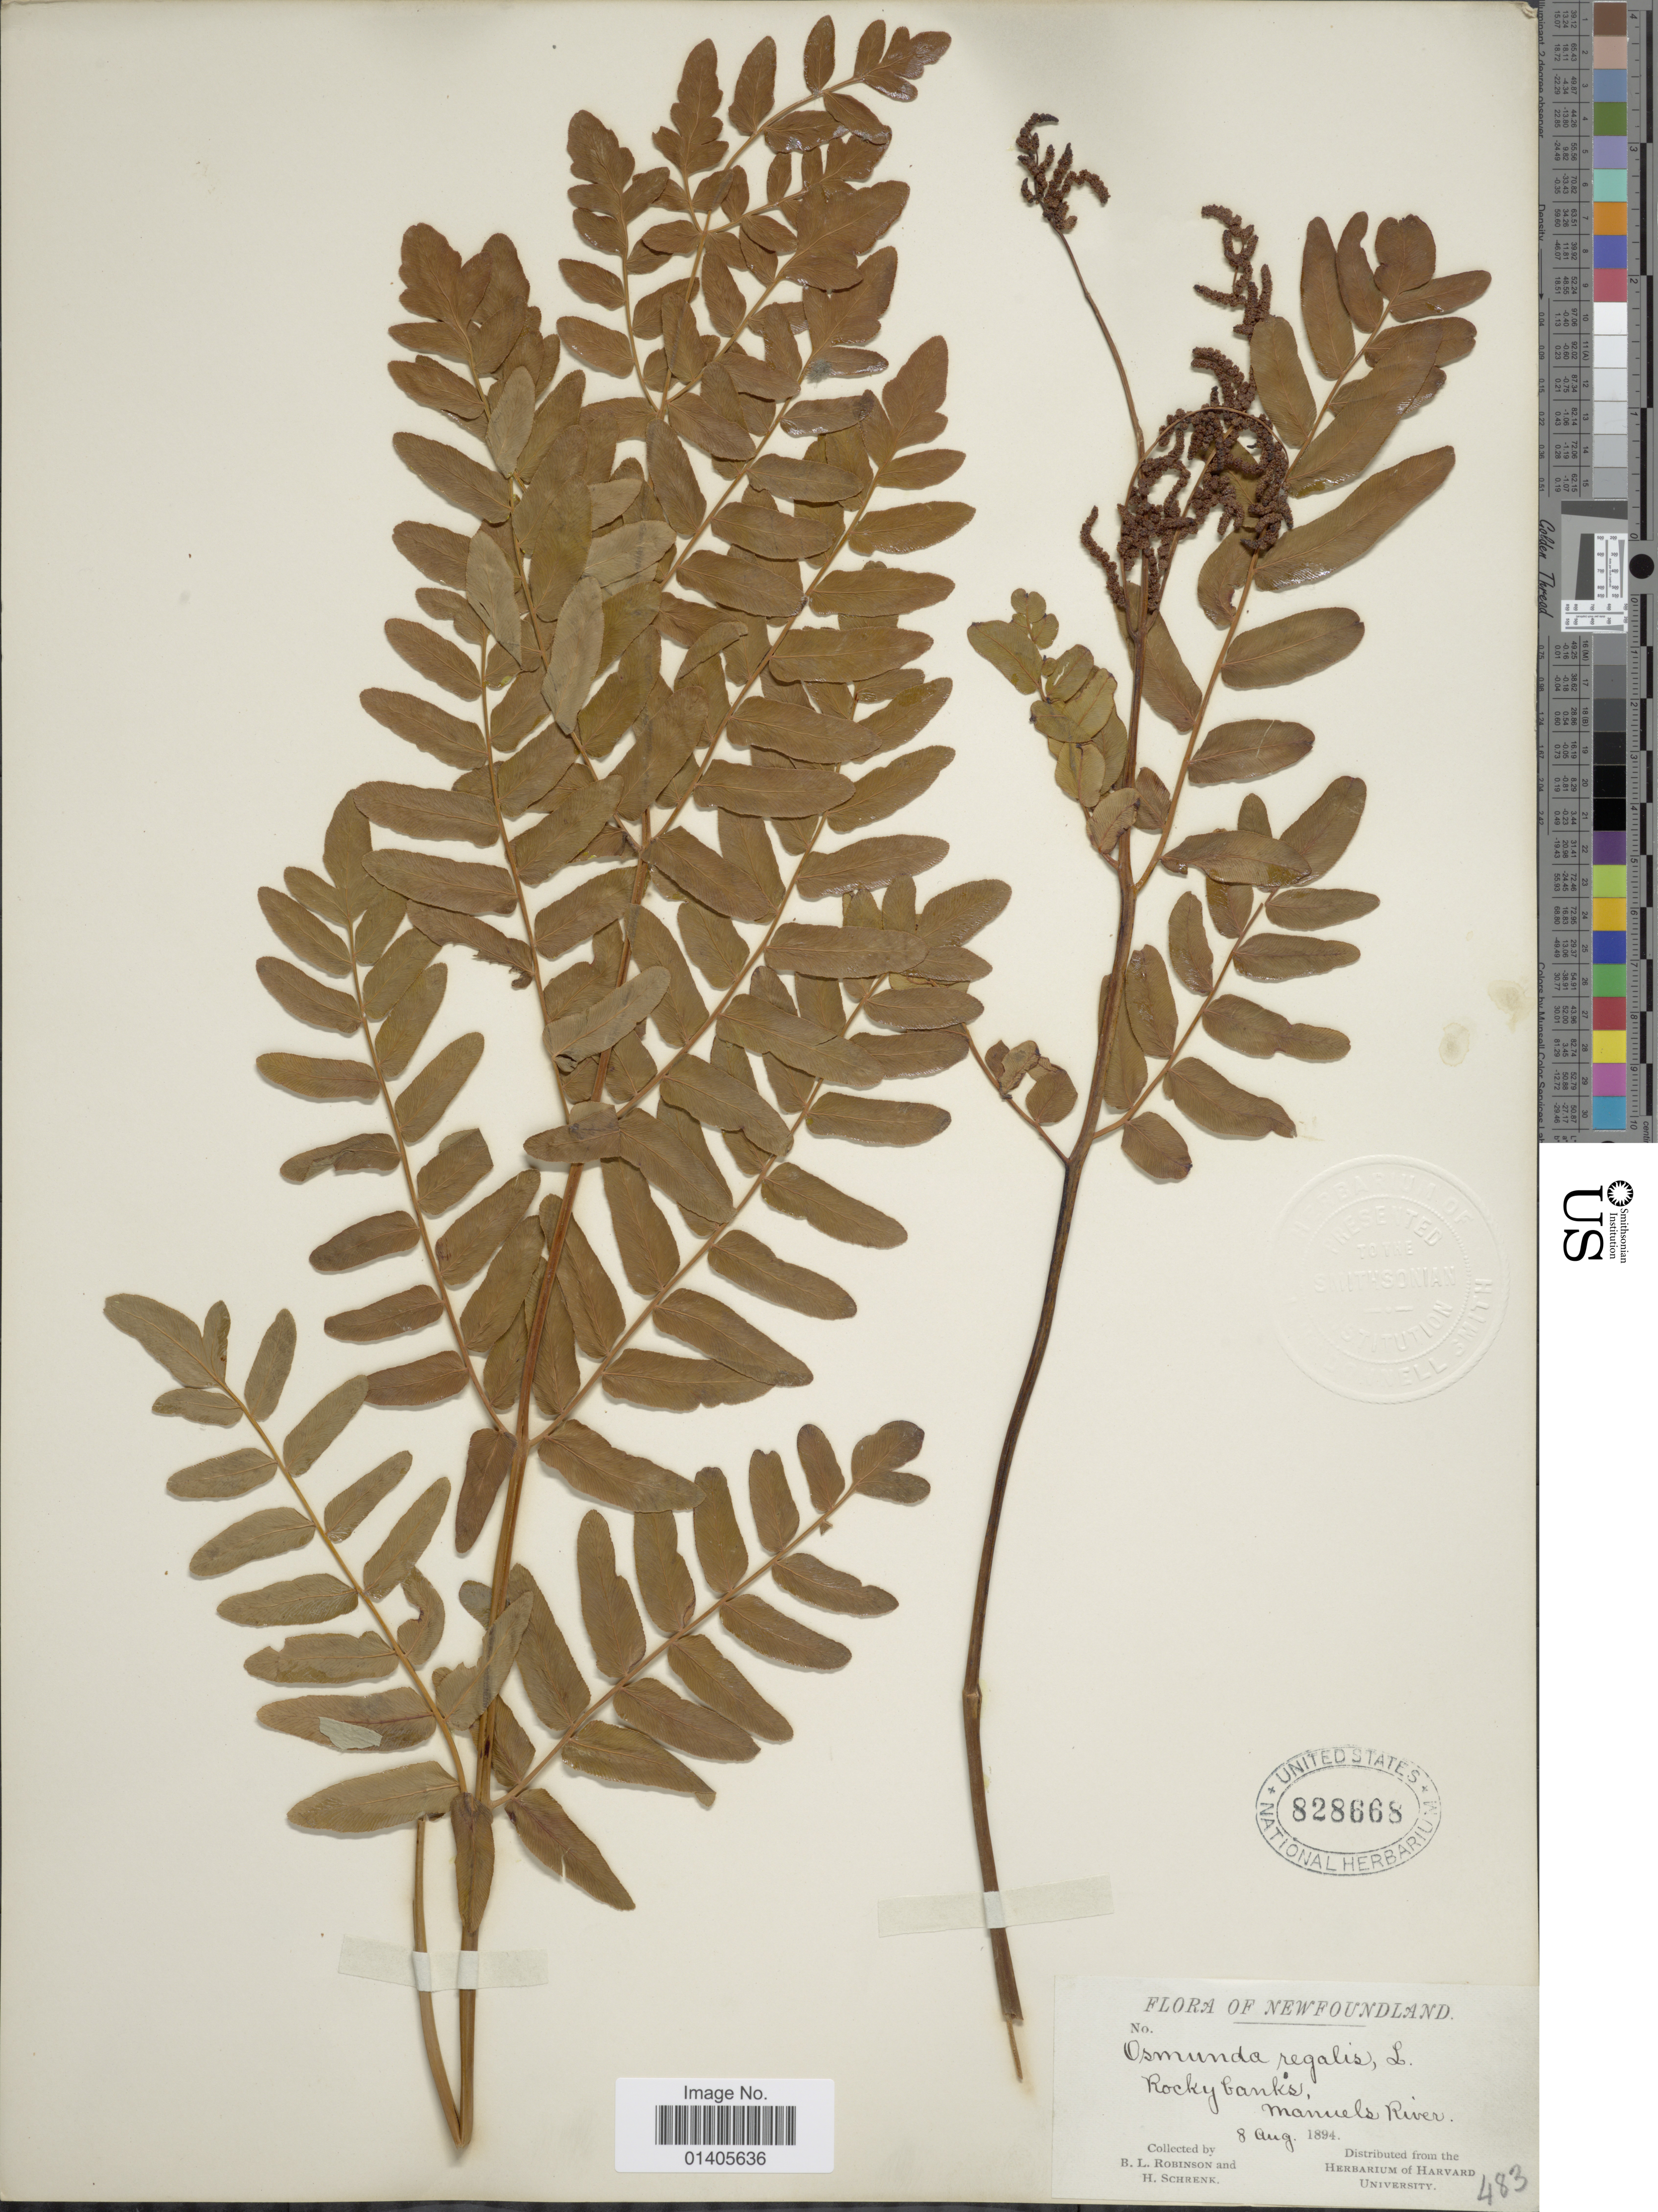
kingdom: Plantae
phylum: Tracheophyta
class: Polypodiopsida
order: Osmundales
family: Osmundaceae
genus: Osmunda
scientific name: Osmunda regalis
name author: L.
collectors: B. L. Robinson & H. v. Schrenk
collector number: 483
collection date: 1894-08-08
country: Canada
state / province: Newfoundland and Labrador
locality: Rocky banks, Manuels River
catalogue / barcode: US 828668